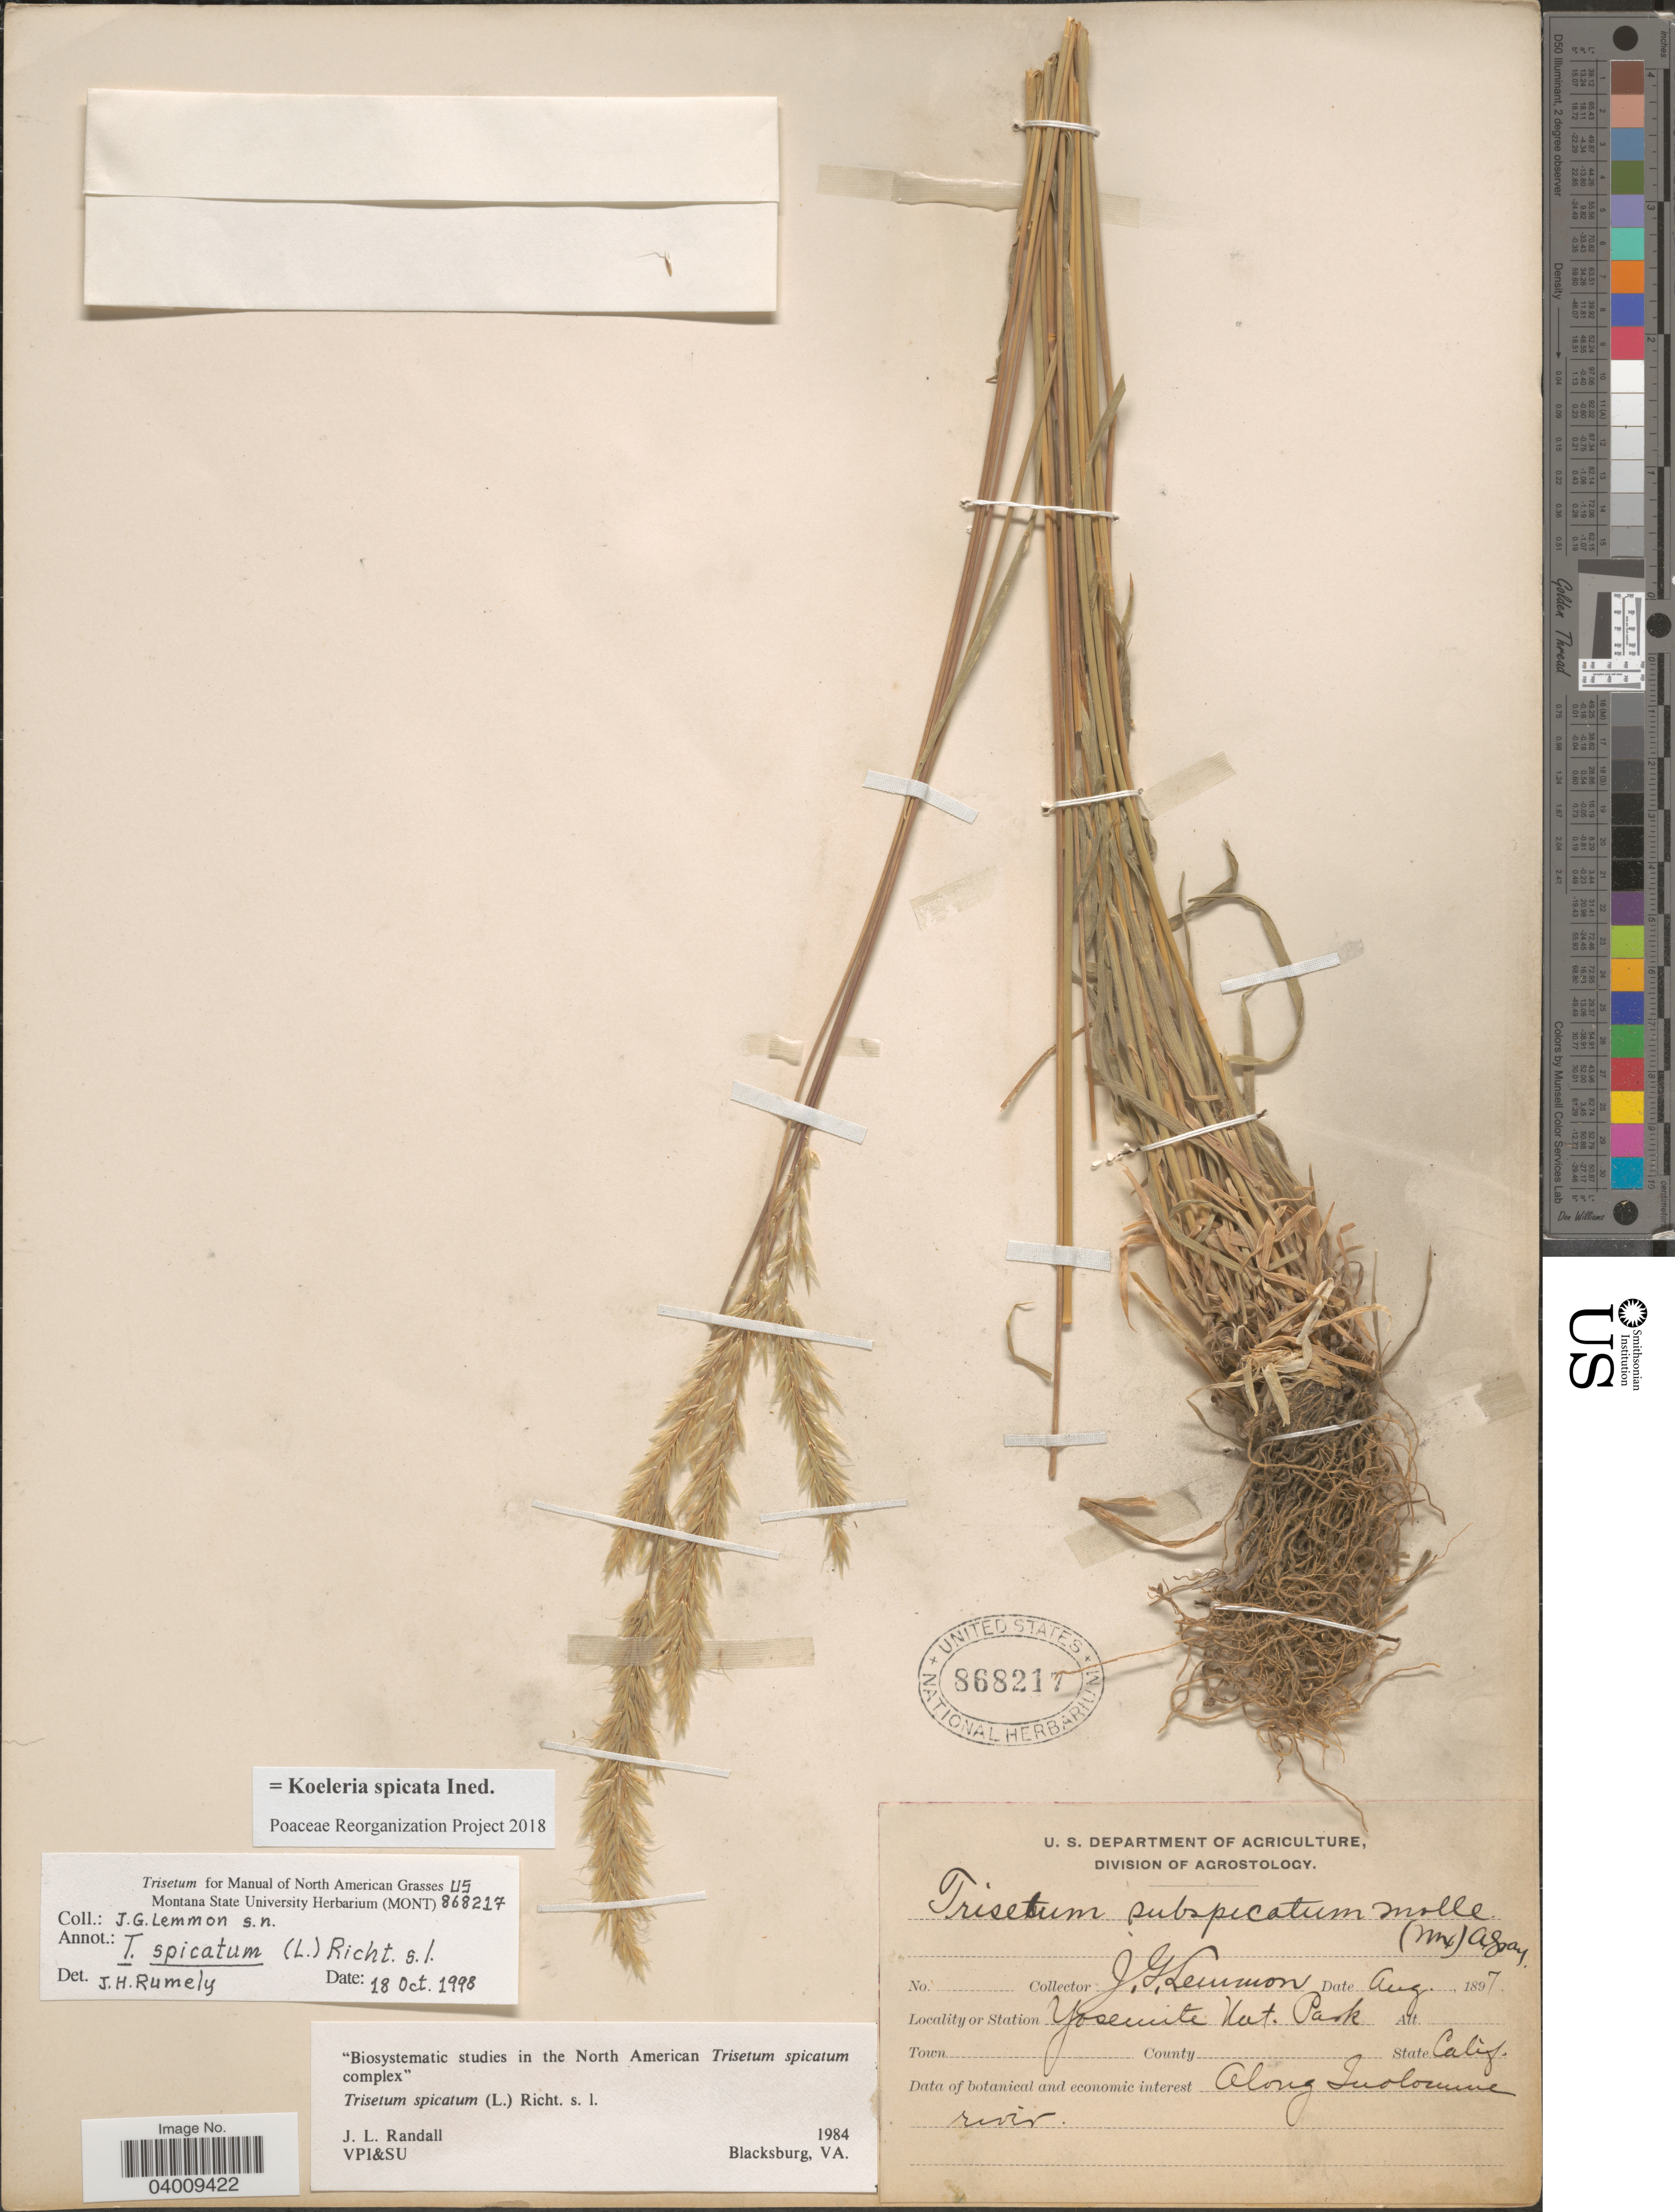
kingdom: Plantae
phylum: Tracheophyta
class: Liliopsida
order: Poales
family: Poaceae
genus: Koeleria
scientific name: Koeleria spicata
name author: (L.) Barberá et al.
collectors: J. Lemmon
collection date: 1897-08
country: United States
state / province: California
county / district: Tuolumne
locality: Yosemite Nat. Park. Along Tuolumne river.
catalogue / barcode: US 868217